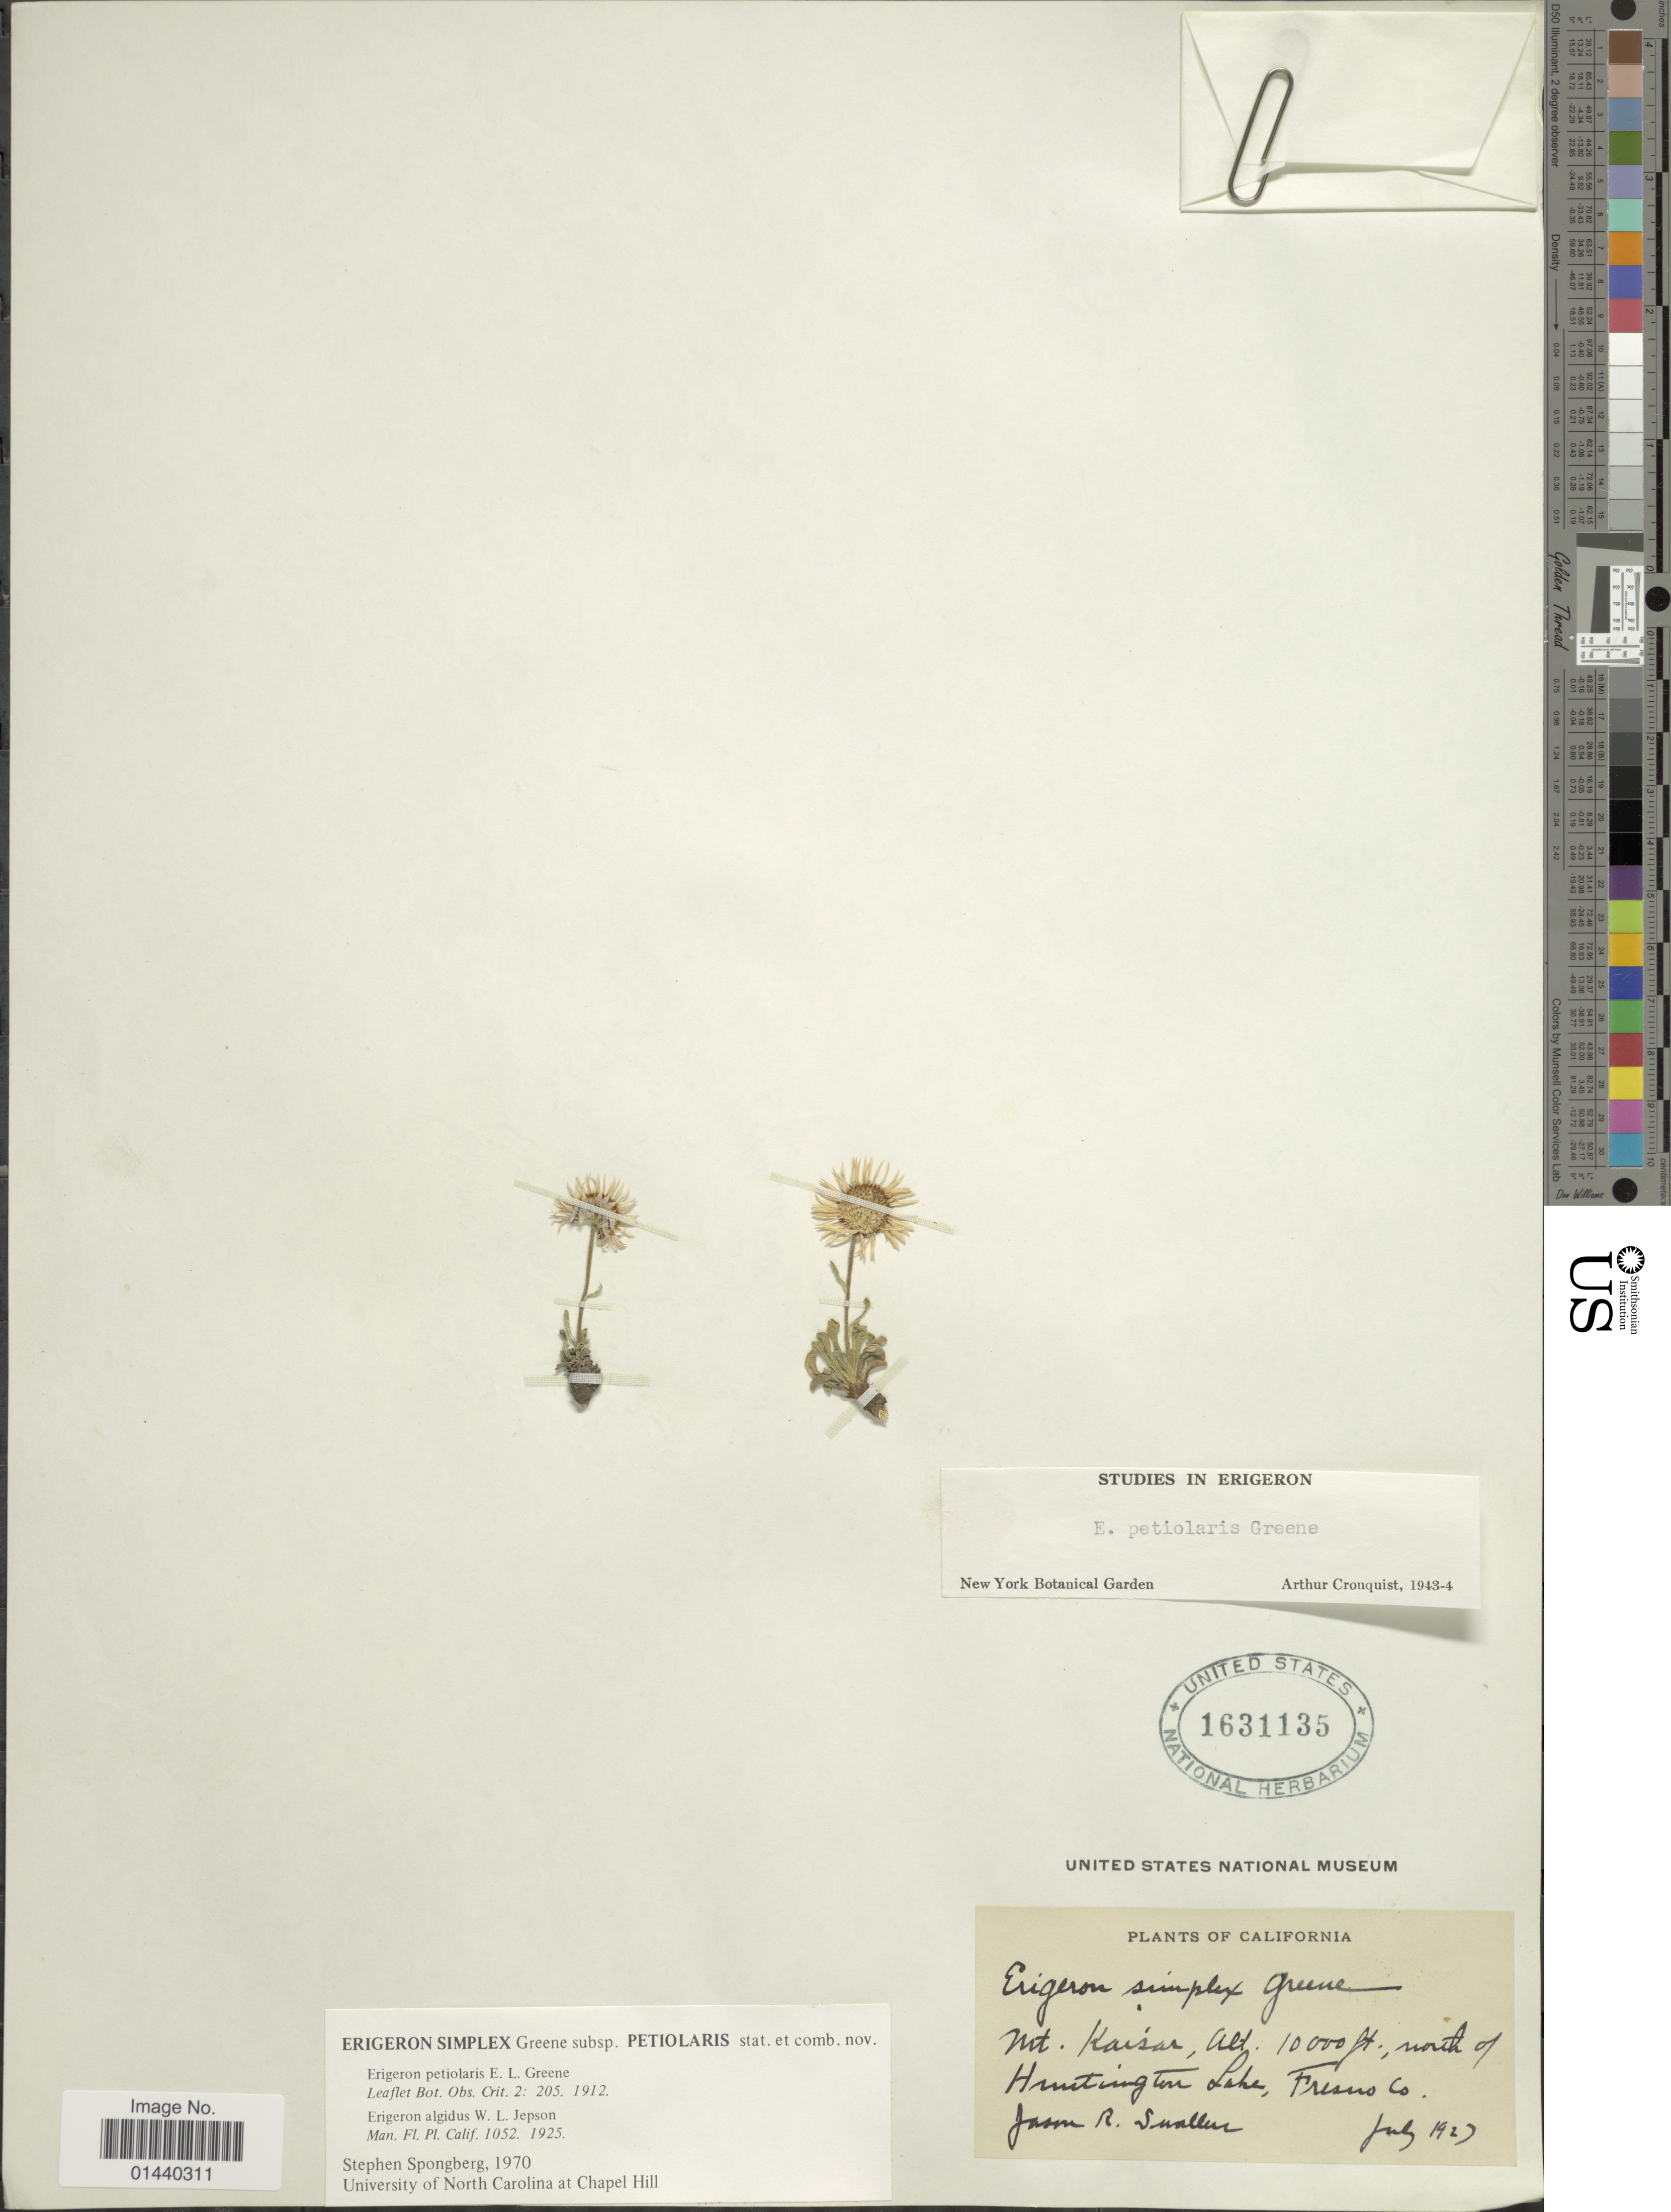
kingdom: Plantae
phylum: Tracheophyta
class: Magnoliopsida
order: Asterales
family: Asteraceae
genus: Erigeron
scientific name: Erigeron simplex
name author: Greene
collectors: J. R. Swallen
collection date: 1927-07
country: United States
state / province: California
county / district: Fresno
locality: Mt. Kaisar. North of Huntington Lake, Fresno Co.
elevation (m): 3048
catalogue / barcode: US 1631135